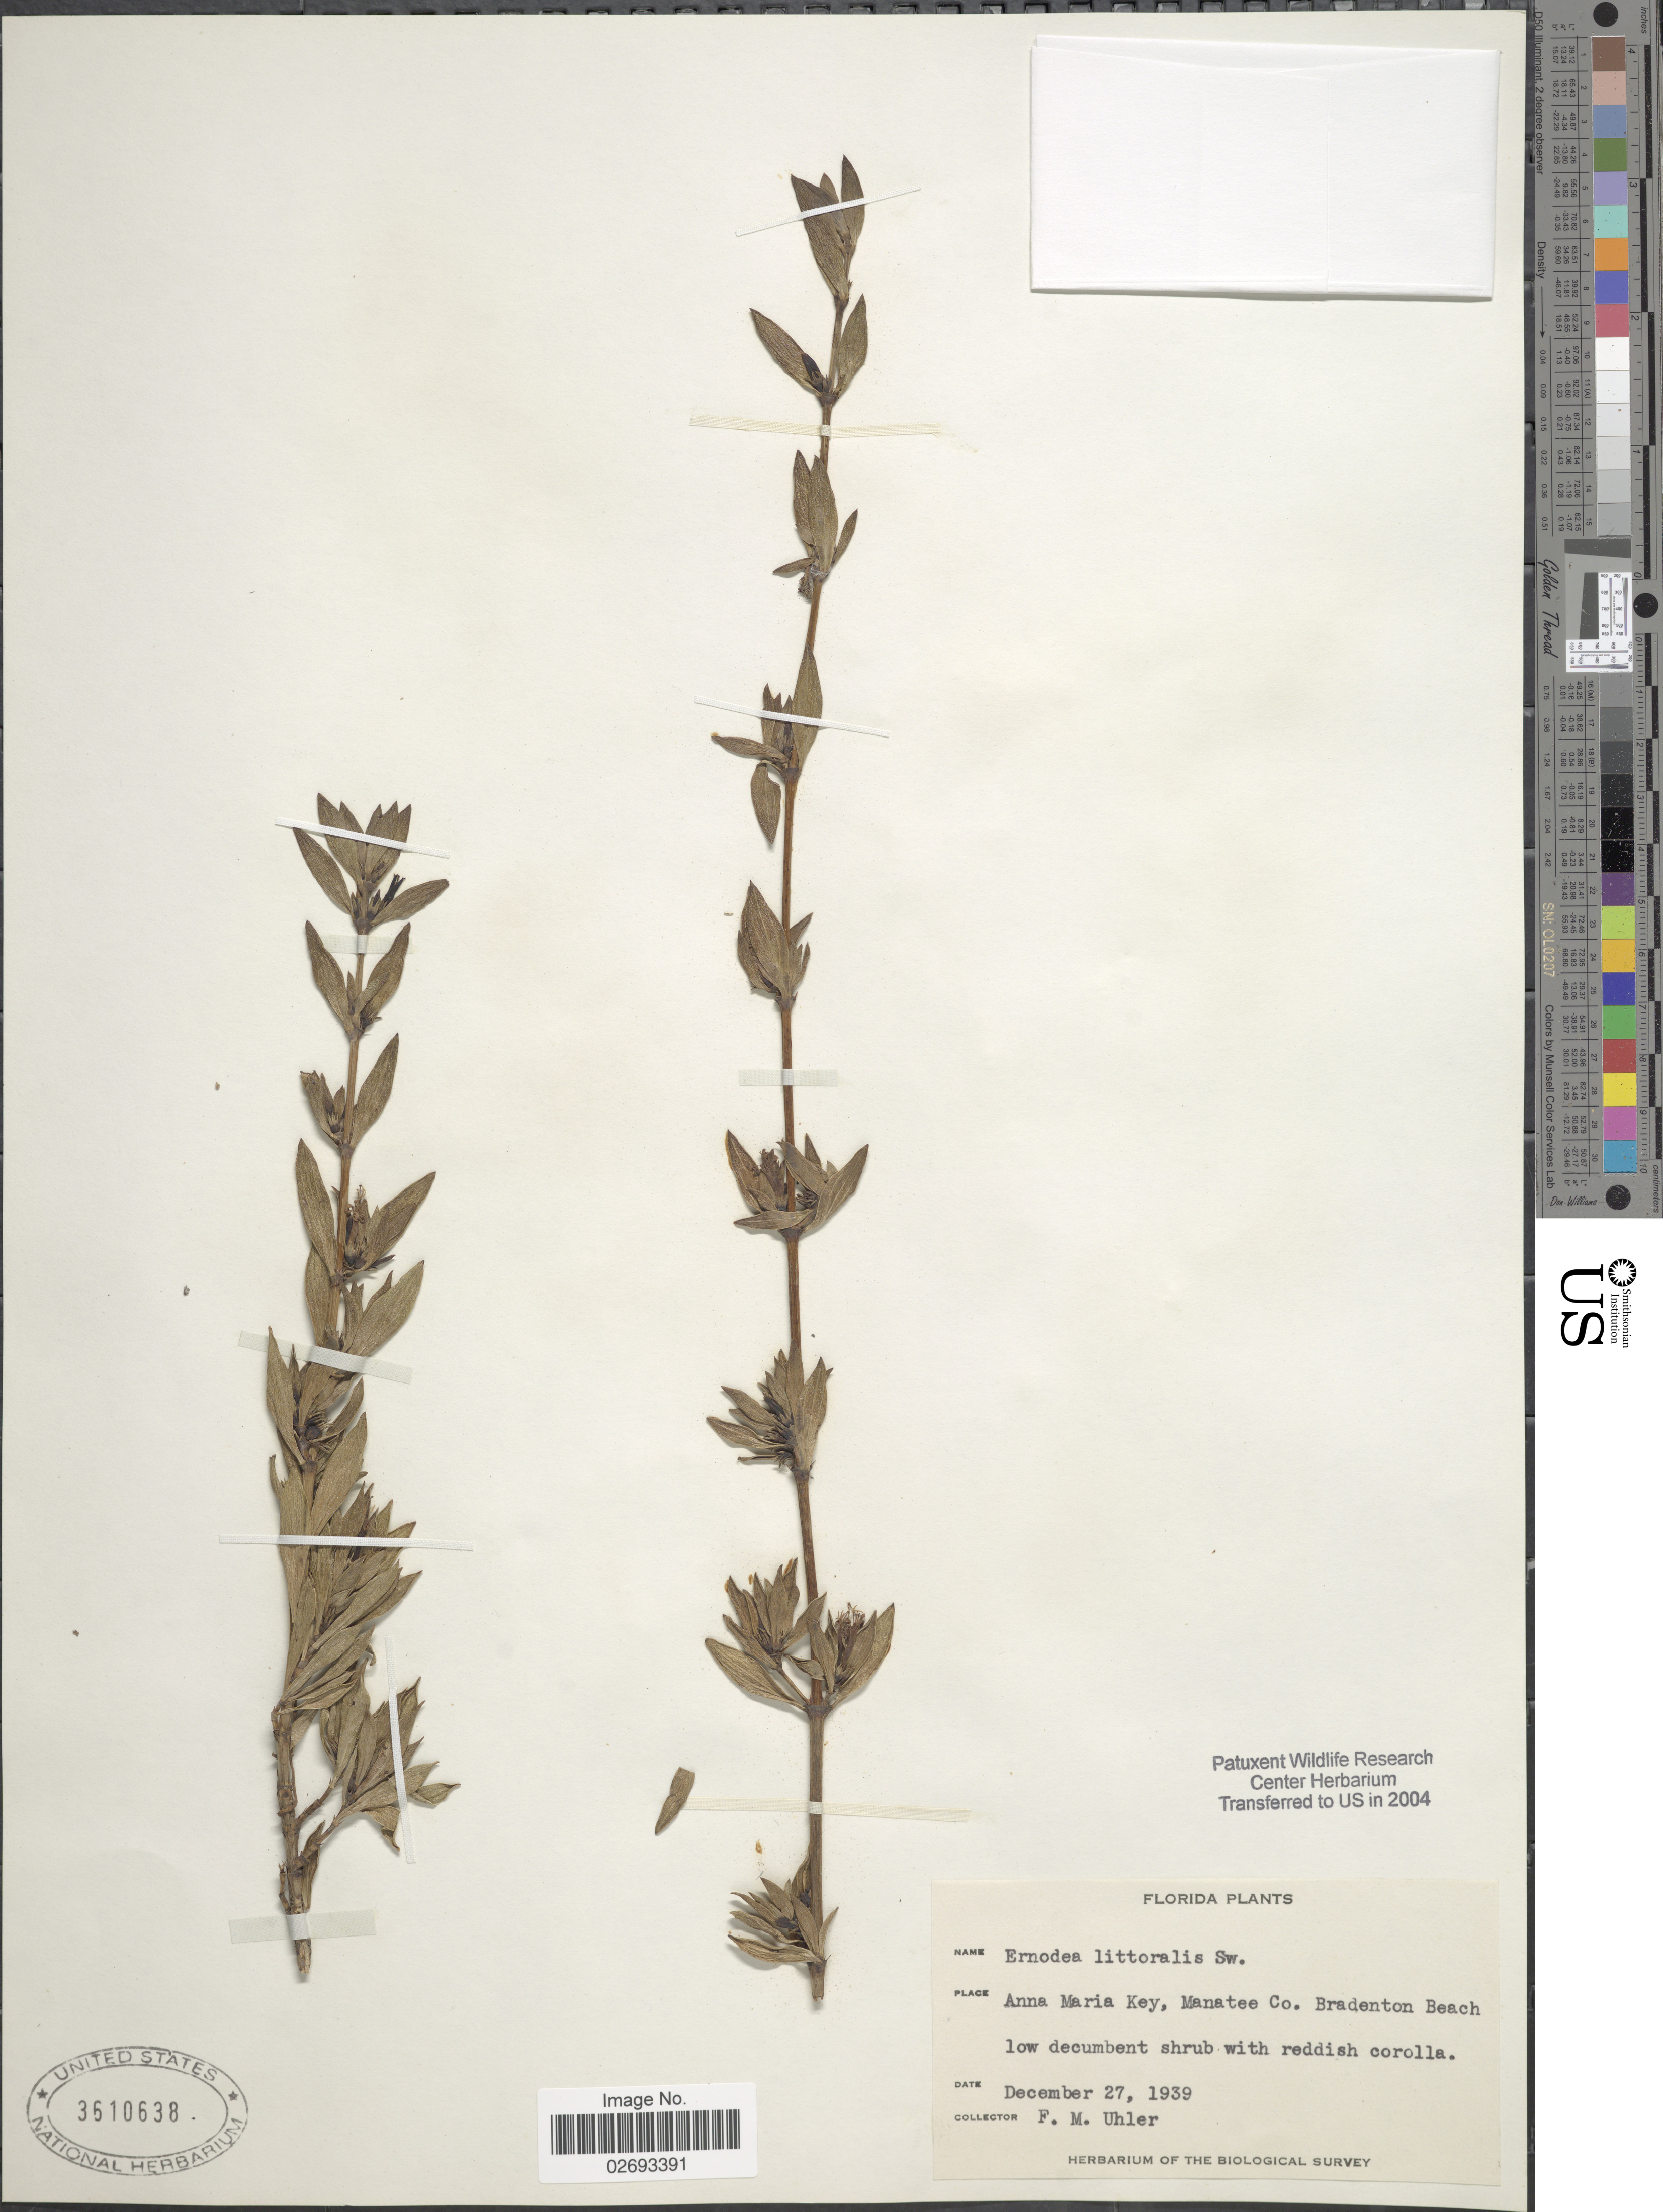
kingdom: Plantae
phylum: Tracheophyta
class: Magnoliopsida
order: Gentianales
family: Rubiaceae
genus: Ernodea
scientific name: Ernodea littoralis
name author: Sw.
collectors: F. M. Uhler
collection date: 1939-12-27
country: United States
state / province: Florida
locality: Anna Maria Key, Manatee Co. Bradenton Beach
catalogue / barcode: US 3610638